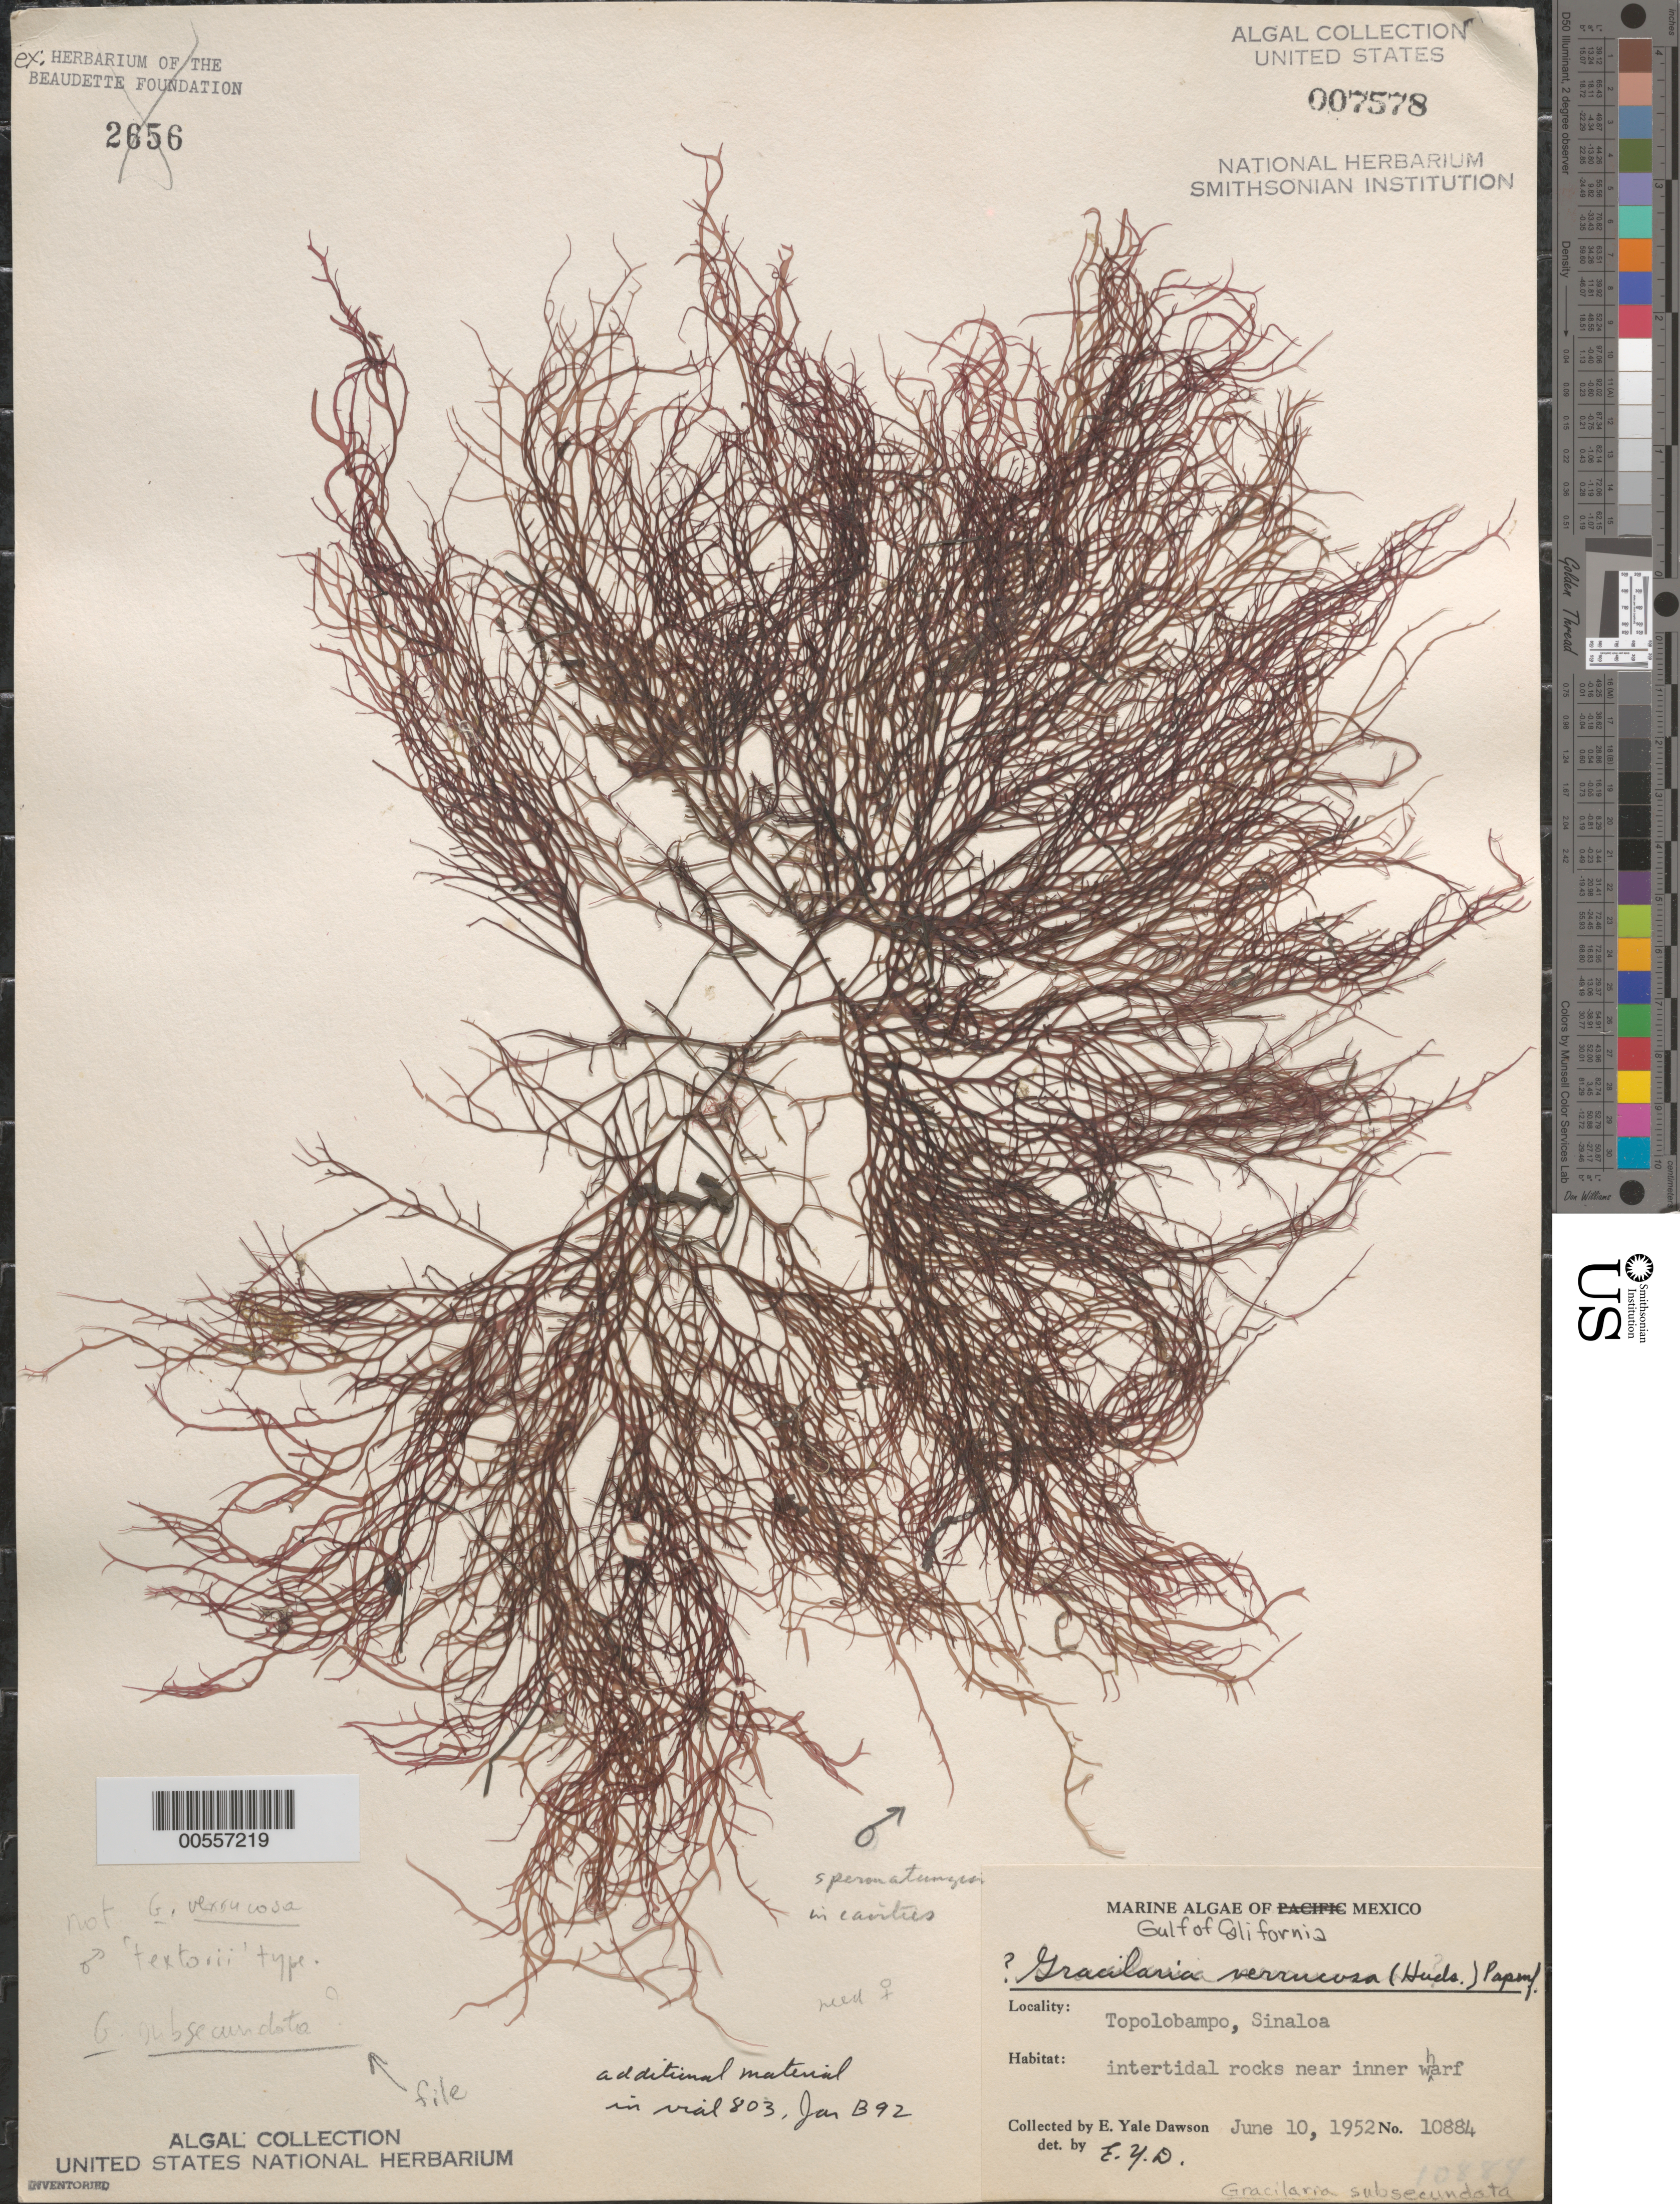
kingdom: Plantae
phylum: Rhodophyta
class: Florideophyceae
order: Gracilariales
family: Gracilariaceae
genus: Gracilaria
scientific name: Gracilaria subsecundata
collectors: E. Y. Dawson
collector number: EYD 10884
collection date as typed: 10 Jun 1952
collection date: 1952-06-10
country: Mexico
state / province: Sinaloa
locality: Topolobampo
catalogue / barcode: US 7578